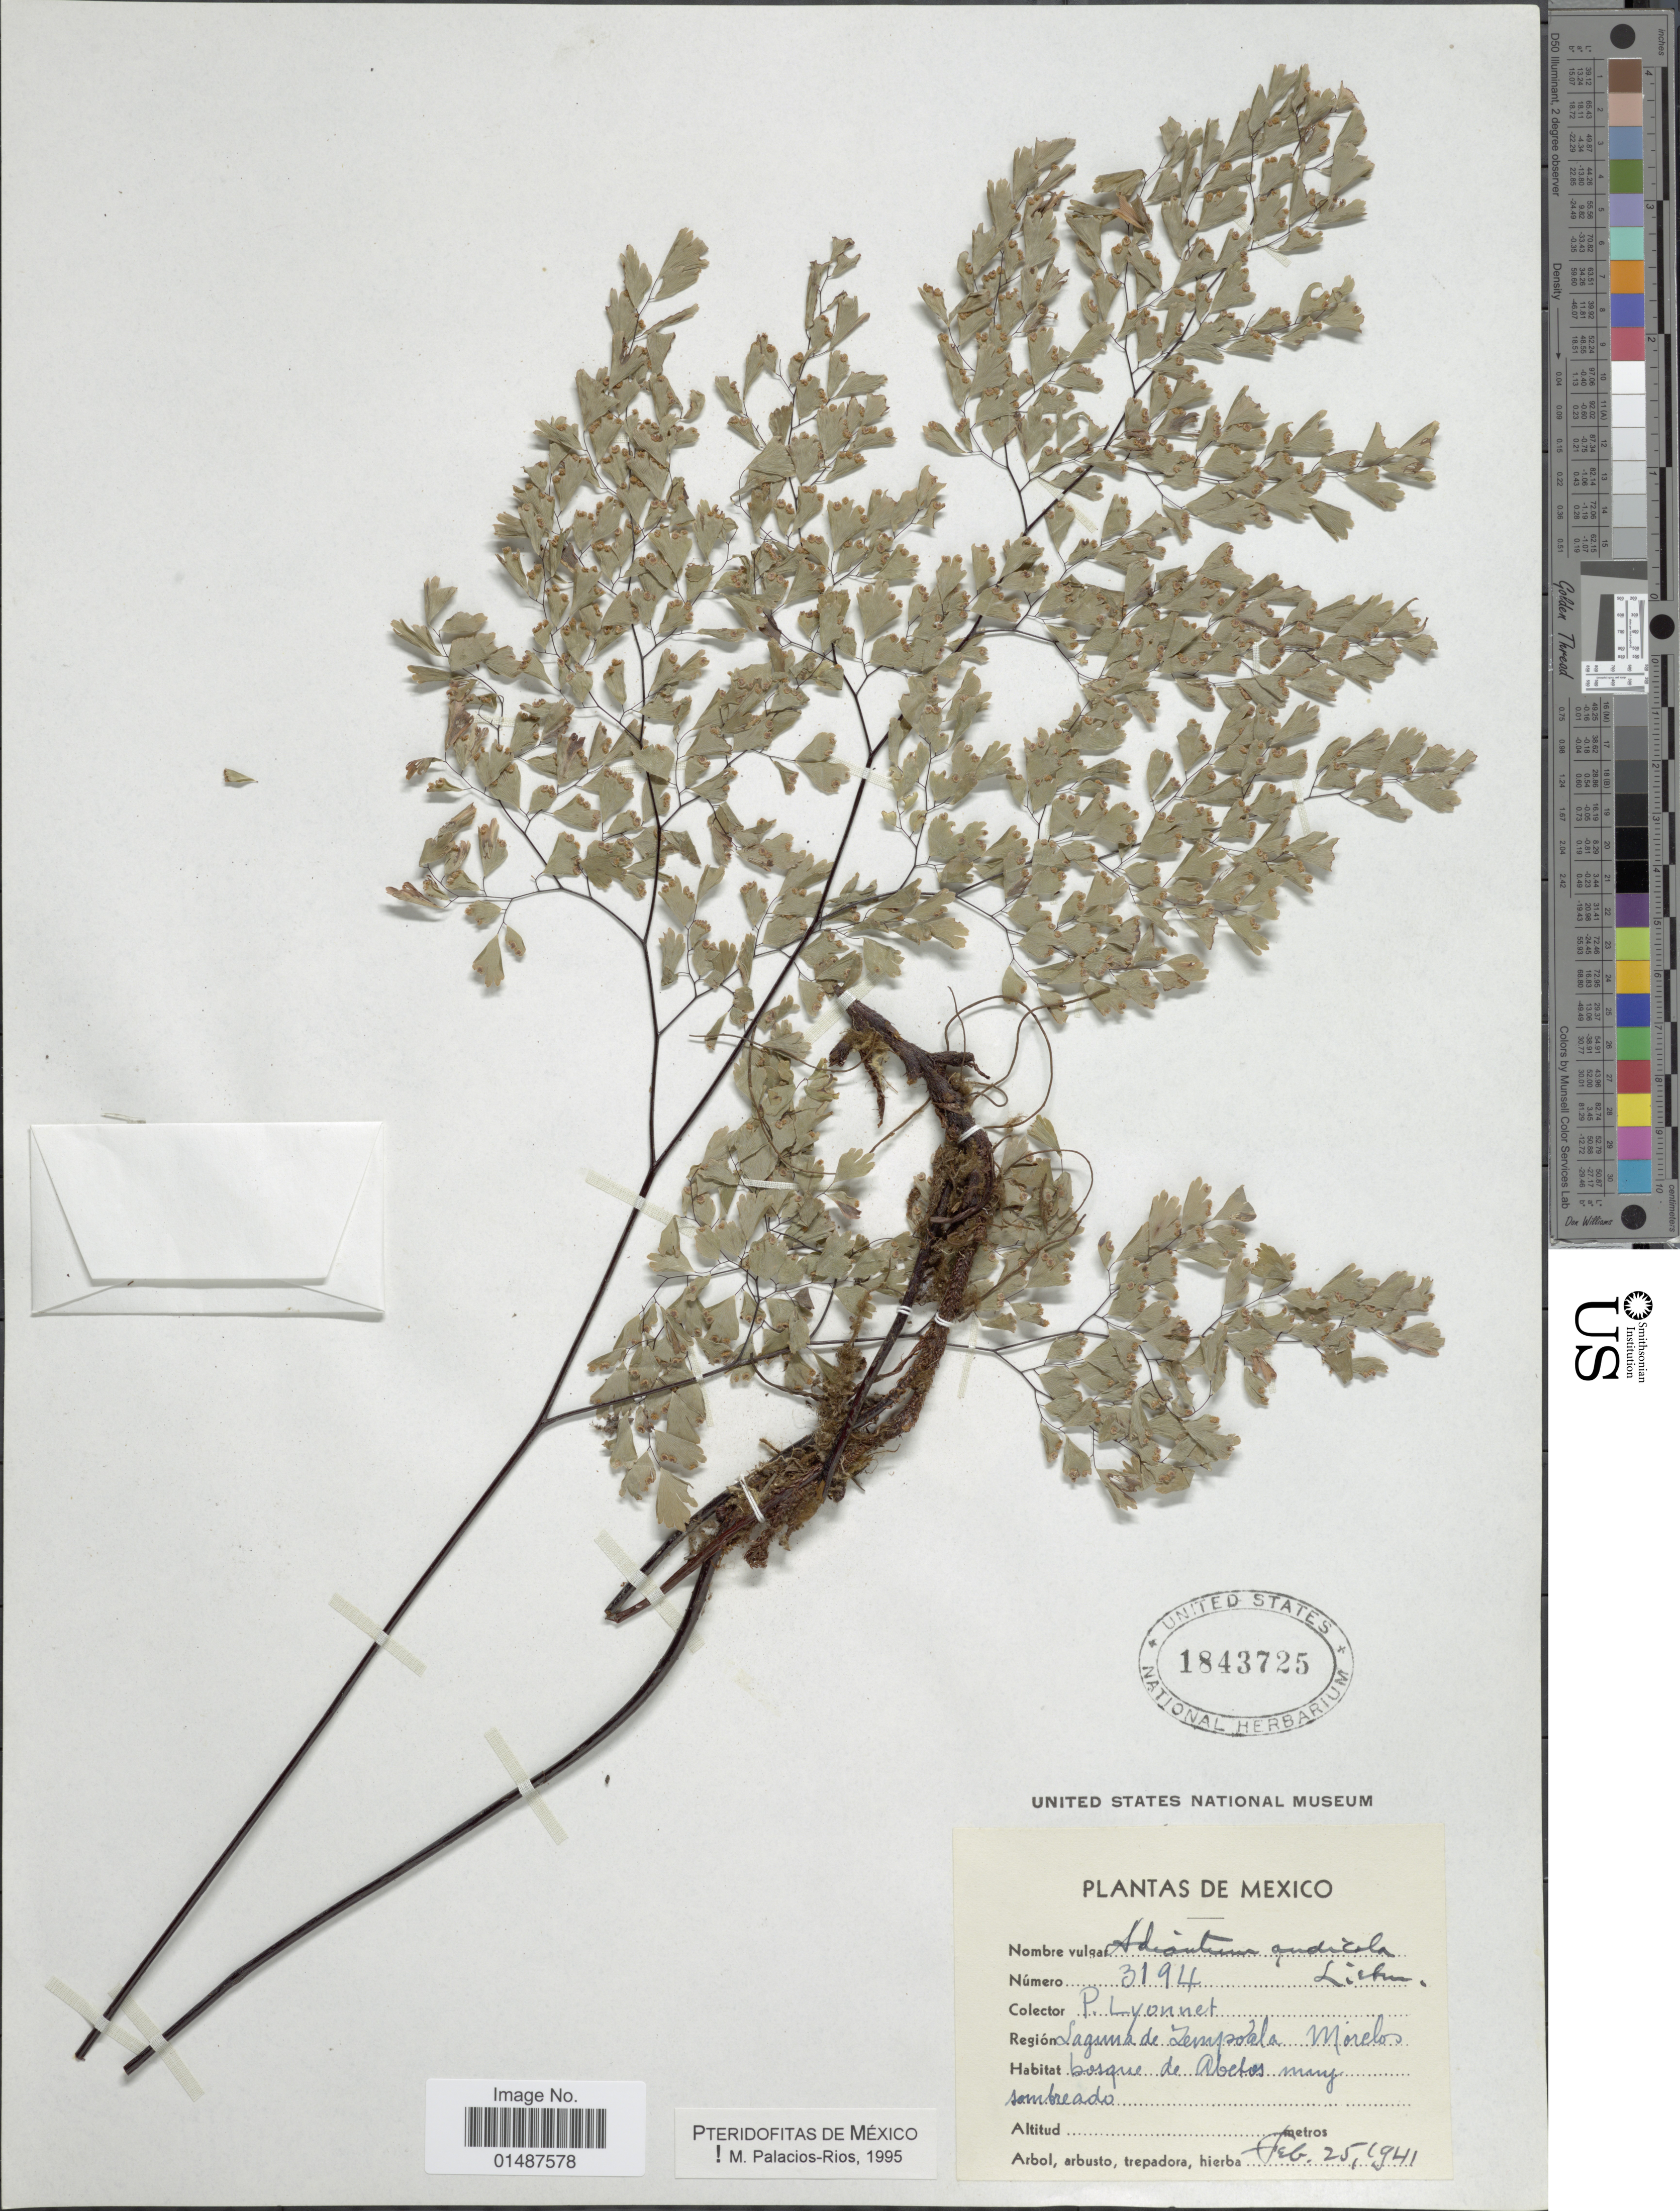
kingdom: Plantae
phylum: Tracheophyta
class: Polypodiopsida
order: Polypodiales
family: Pteridaceae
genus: Adiantum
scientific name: Adiantum andicola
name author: Liebm.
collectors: P. Lyonnet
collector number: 3194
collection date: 1941-02-25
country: Mexico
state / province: Morelos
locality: Laguna de Zempoala, Morelos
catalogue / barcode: US 1843725